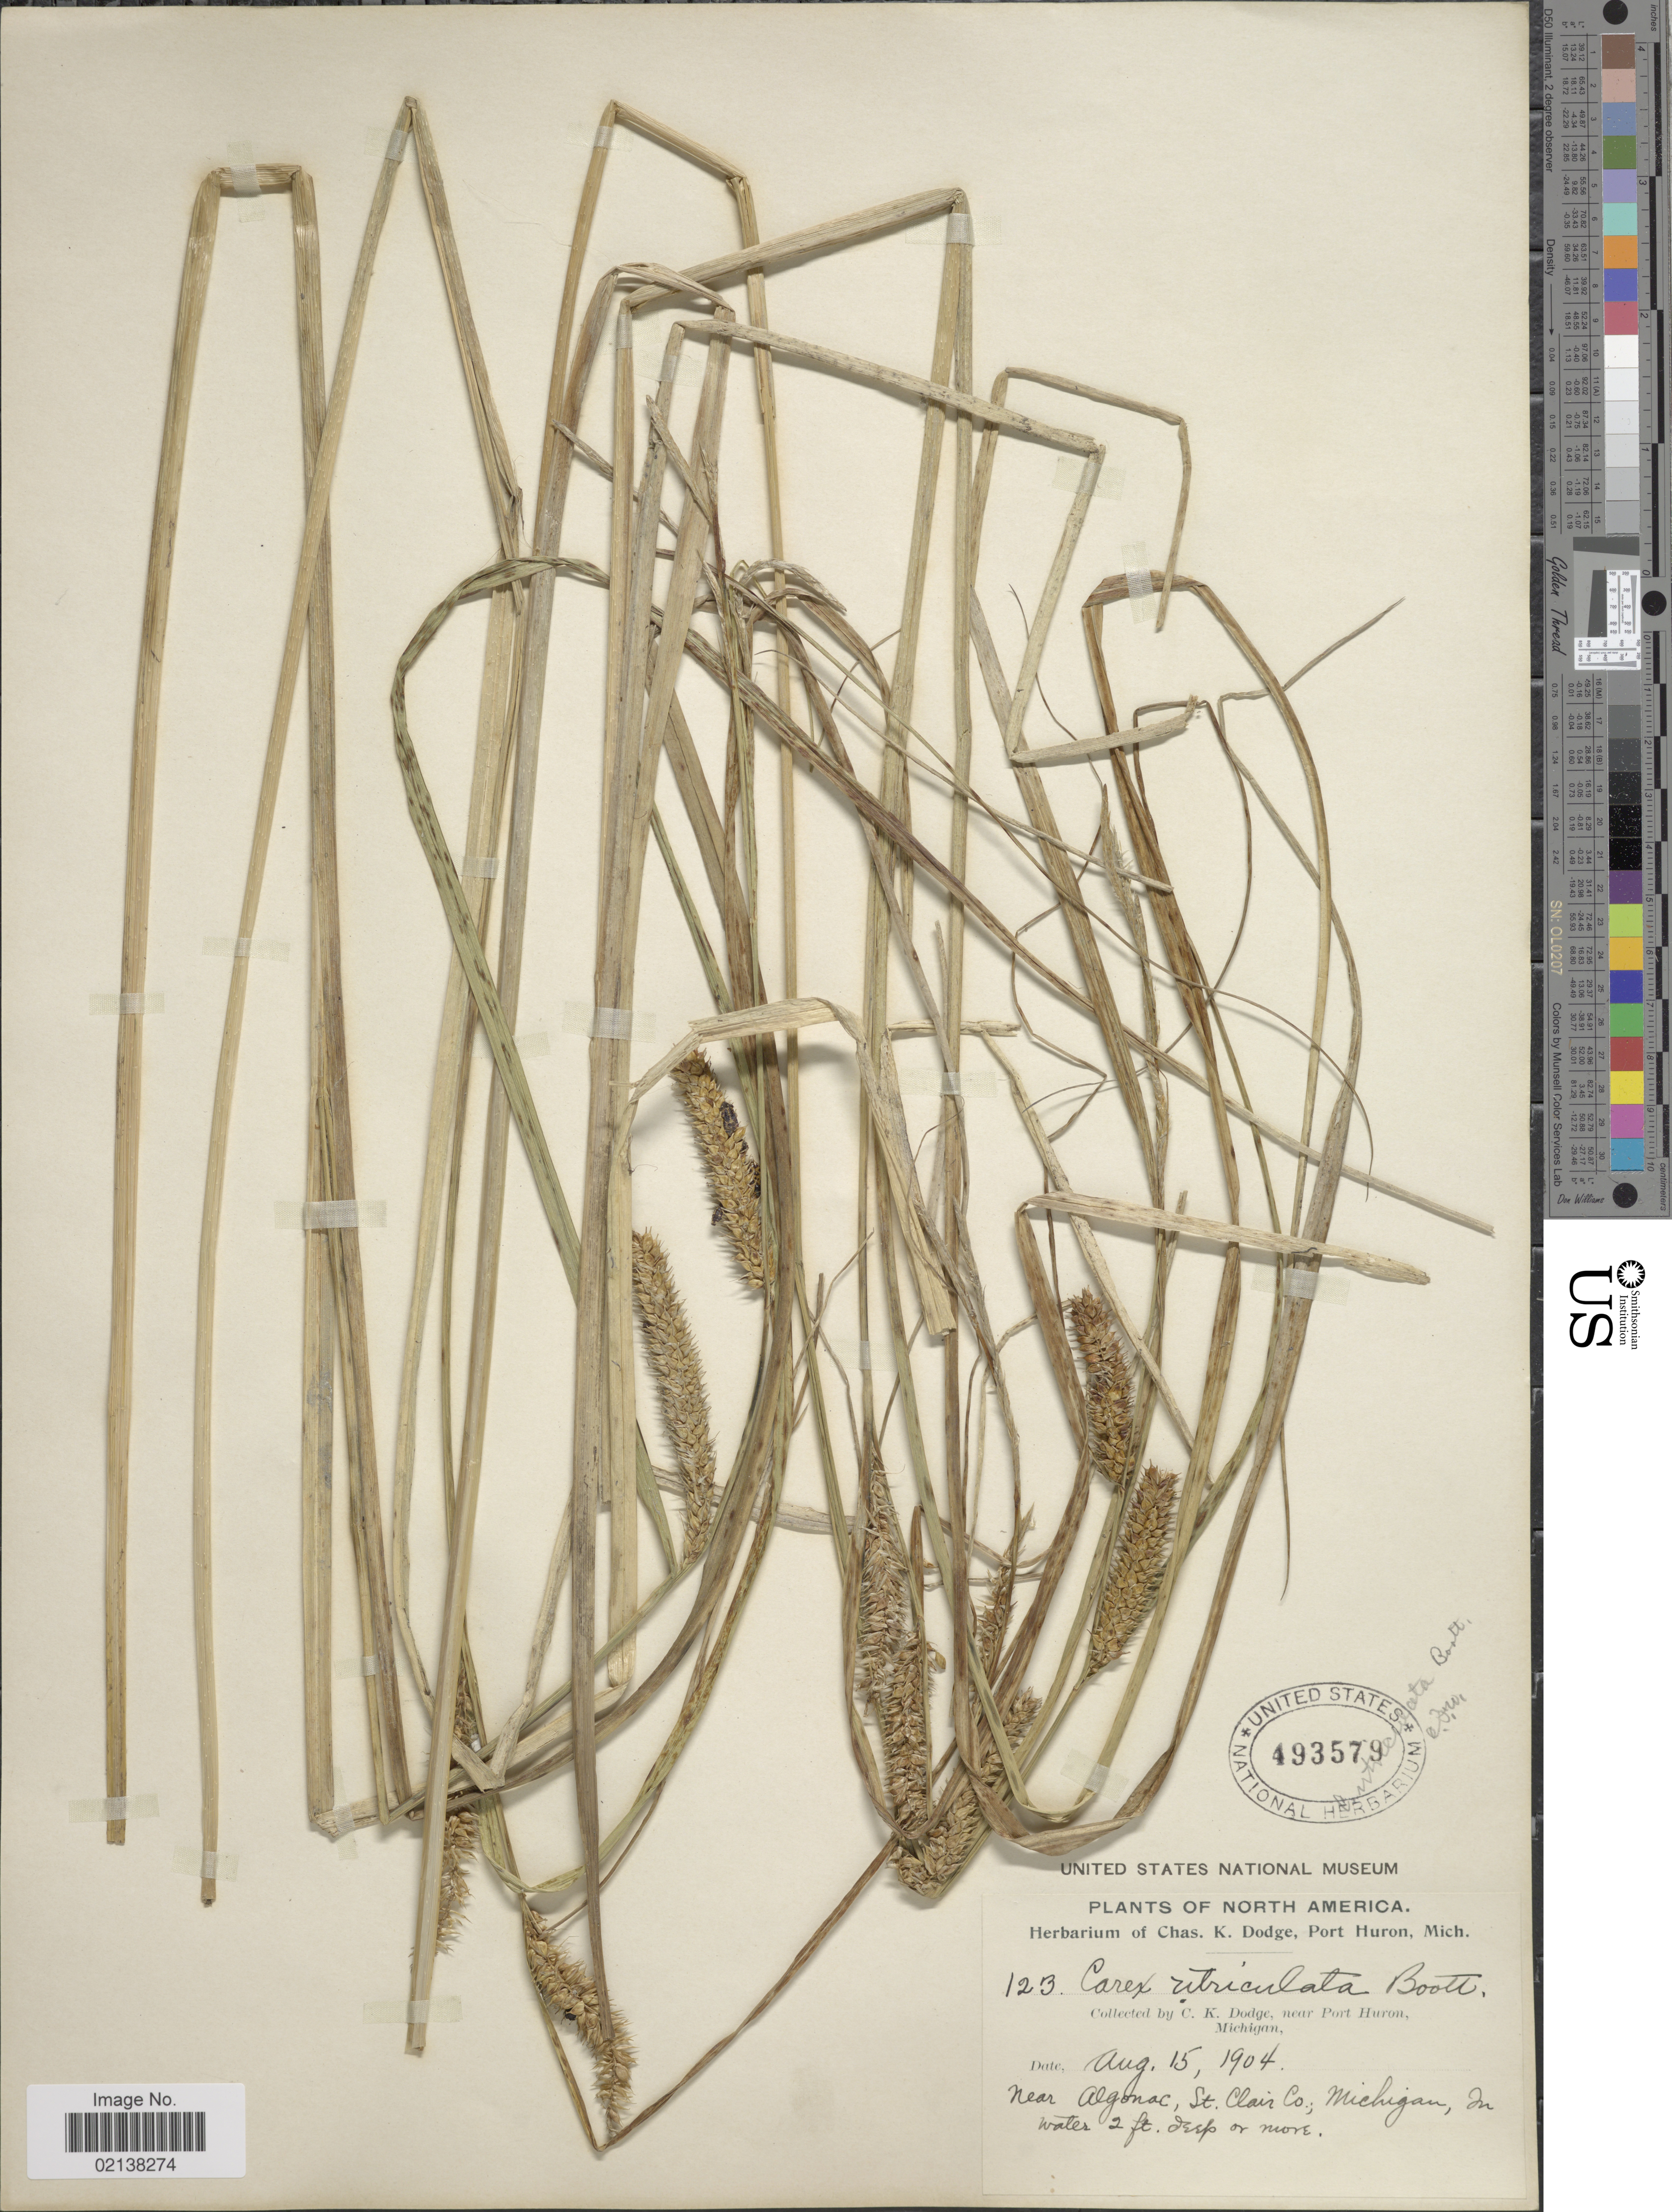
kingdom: Plantae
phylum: Tracheophyta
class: Liliopsida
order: Poales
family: Cyperaceae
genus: Carex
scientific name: Carex utriculata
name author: Boott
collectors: C. K. Dodge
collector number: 123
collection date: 1904-08-15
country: United States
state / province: Michigan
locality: Near Port Huron. Near Algonac, St. Clair Co.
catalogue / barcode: US 493579